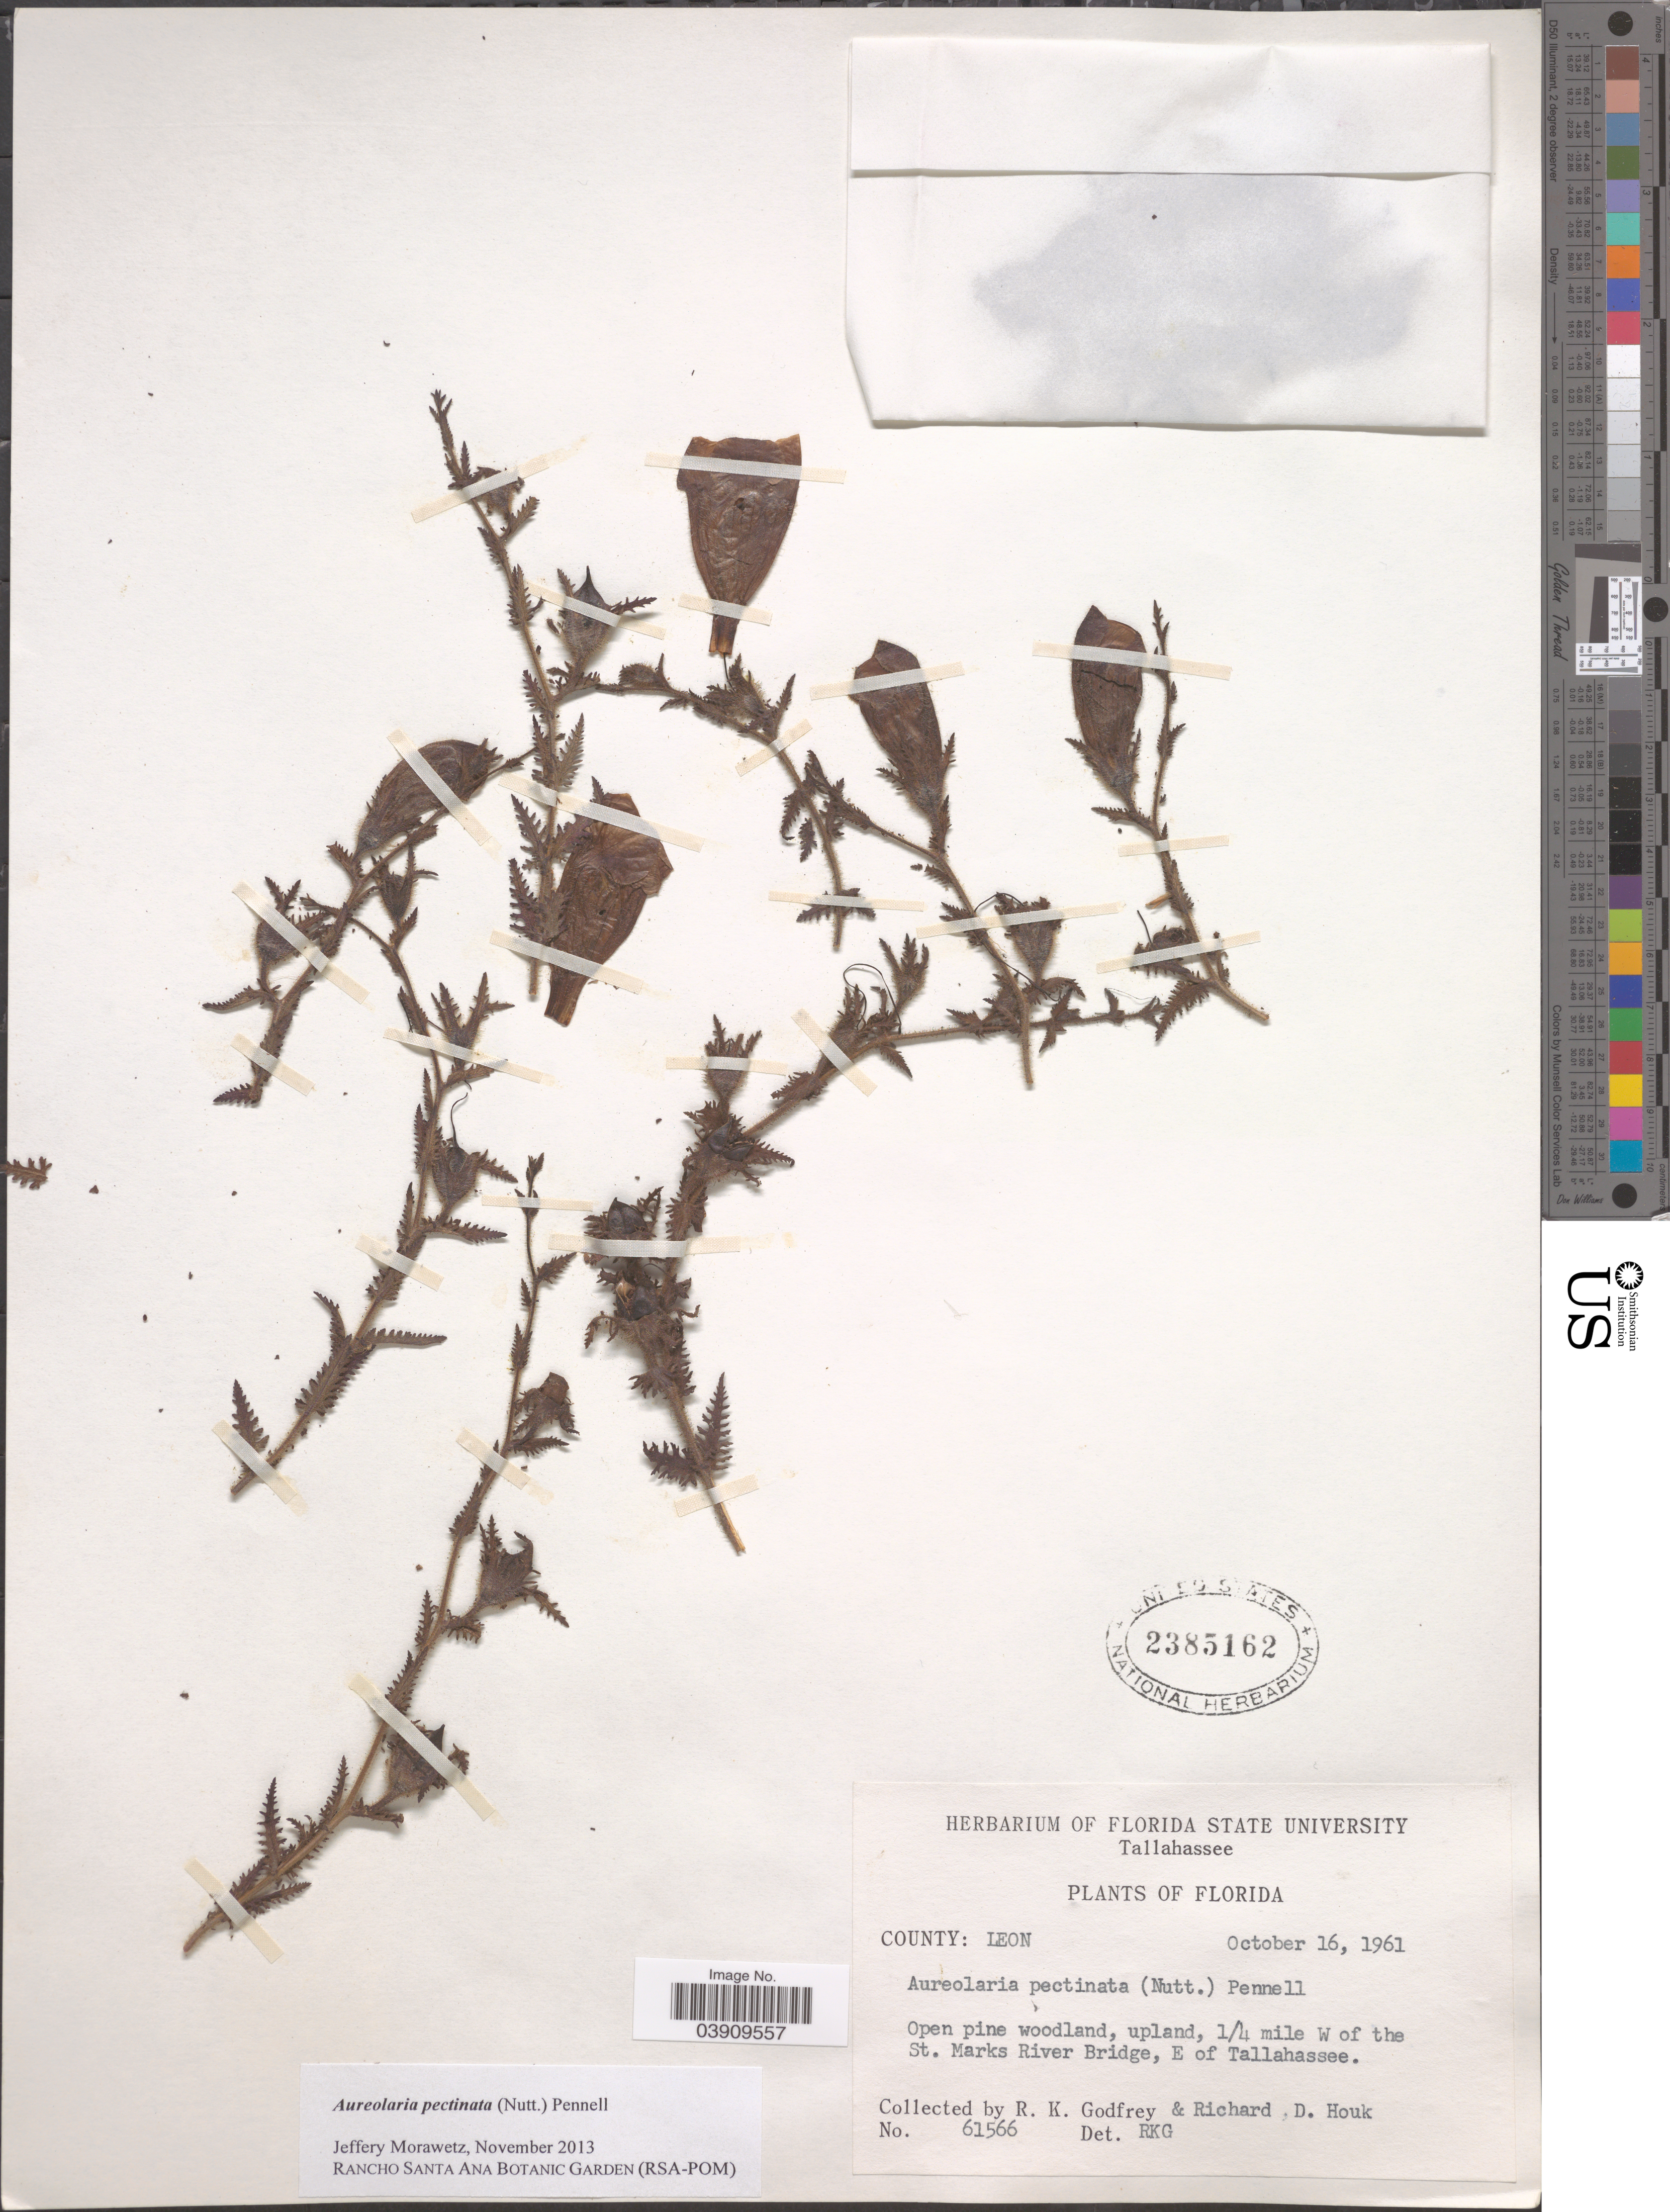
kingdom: Plantae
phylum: Tracheophyta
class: Magnoliopsida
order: Lamiales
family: Orobanchaceae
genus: Aureolaria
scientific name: Aureolaria pectinata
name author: (Nutt.) Pennell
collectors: R. K. Godfrey & R. Houk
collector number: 61566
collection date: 1961-10-16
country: United States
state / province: Florida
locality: County: Leon. 1/4 mile W of the St. Marks River Bridge, E of Tallahassee.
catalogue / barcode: US 2385162